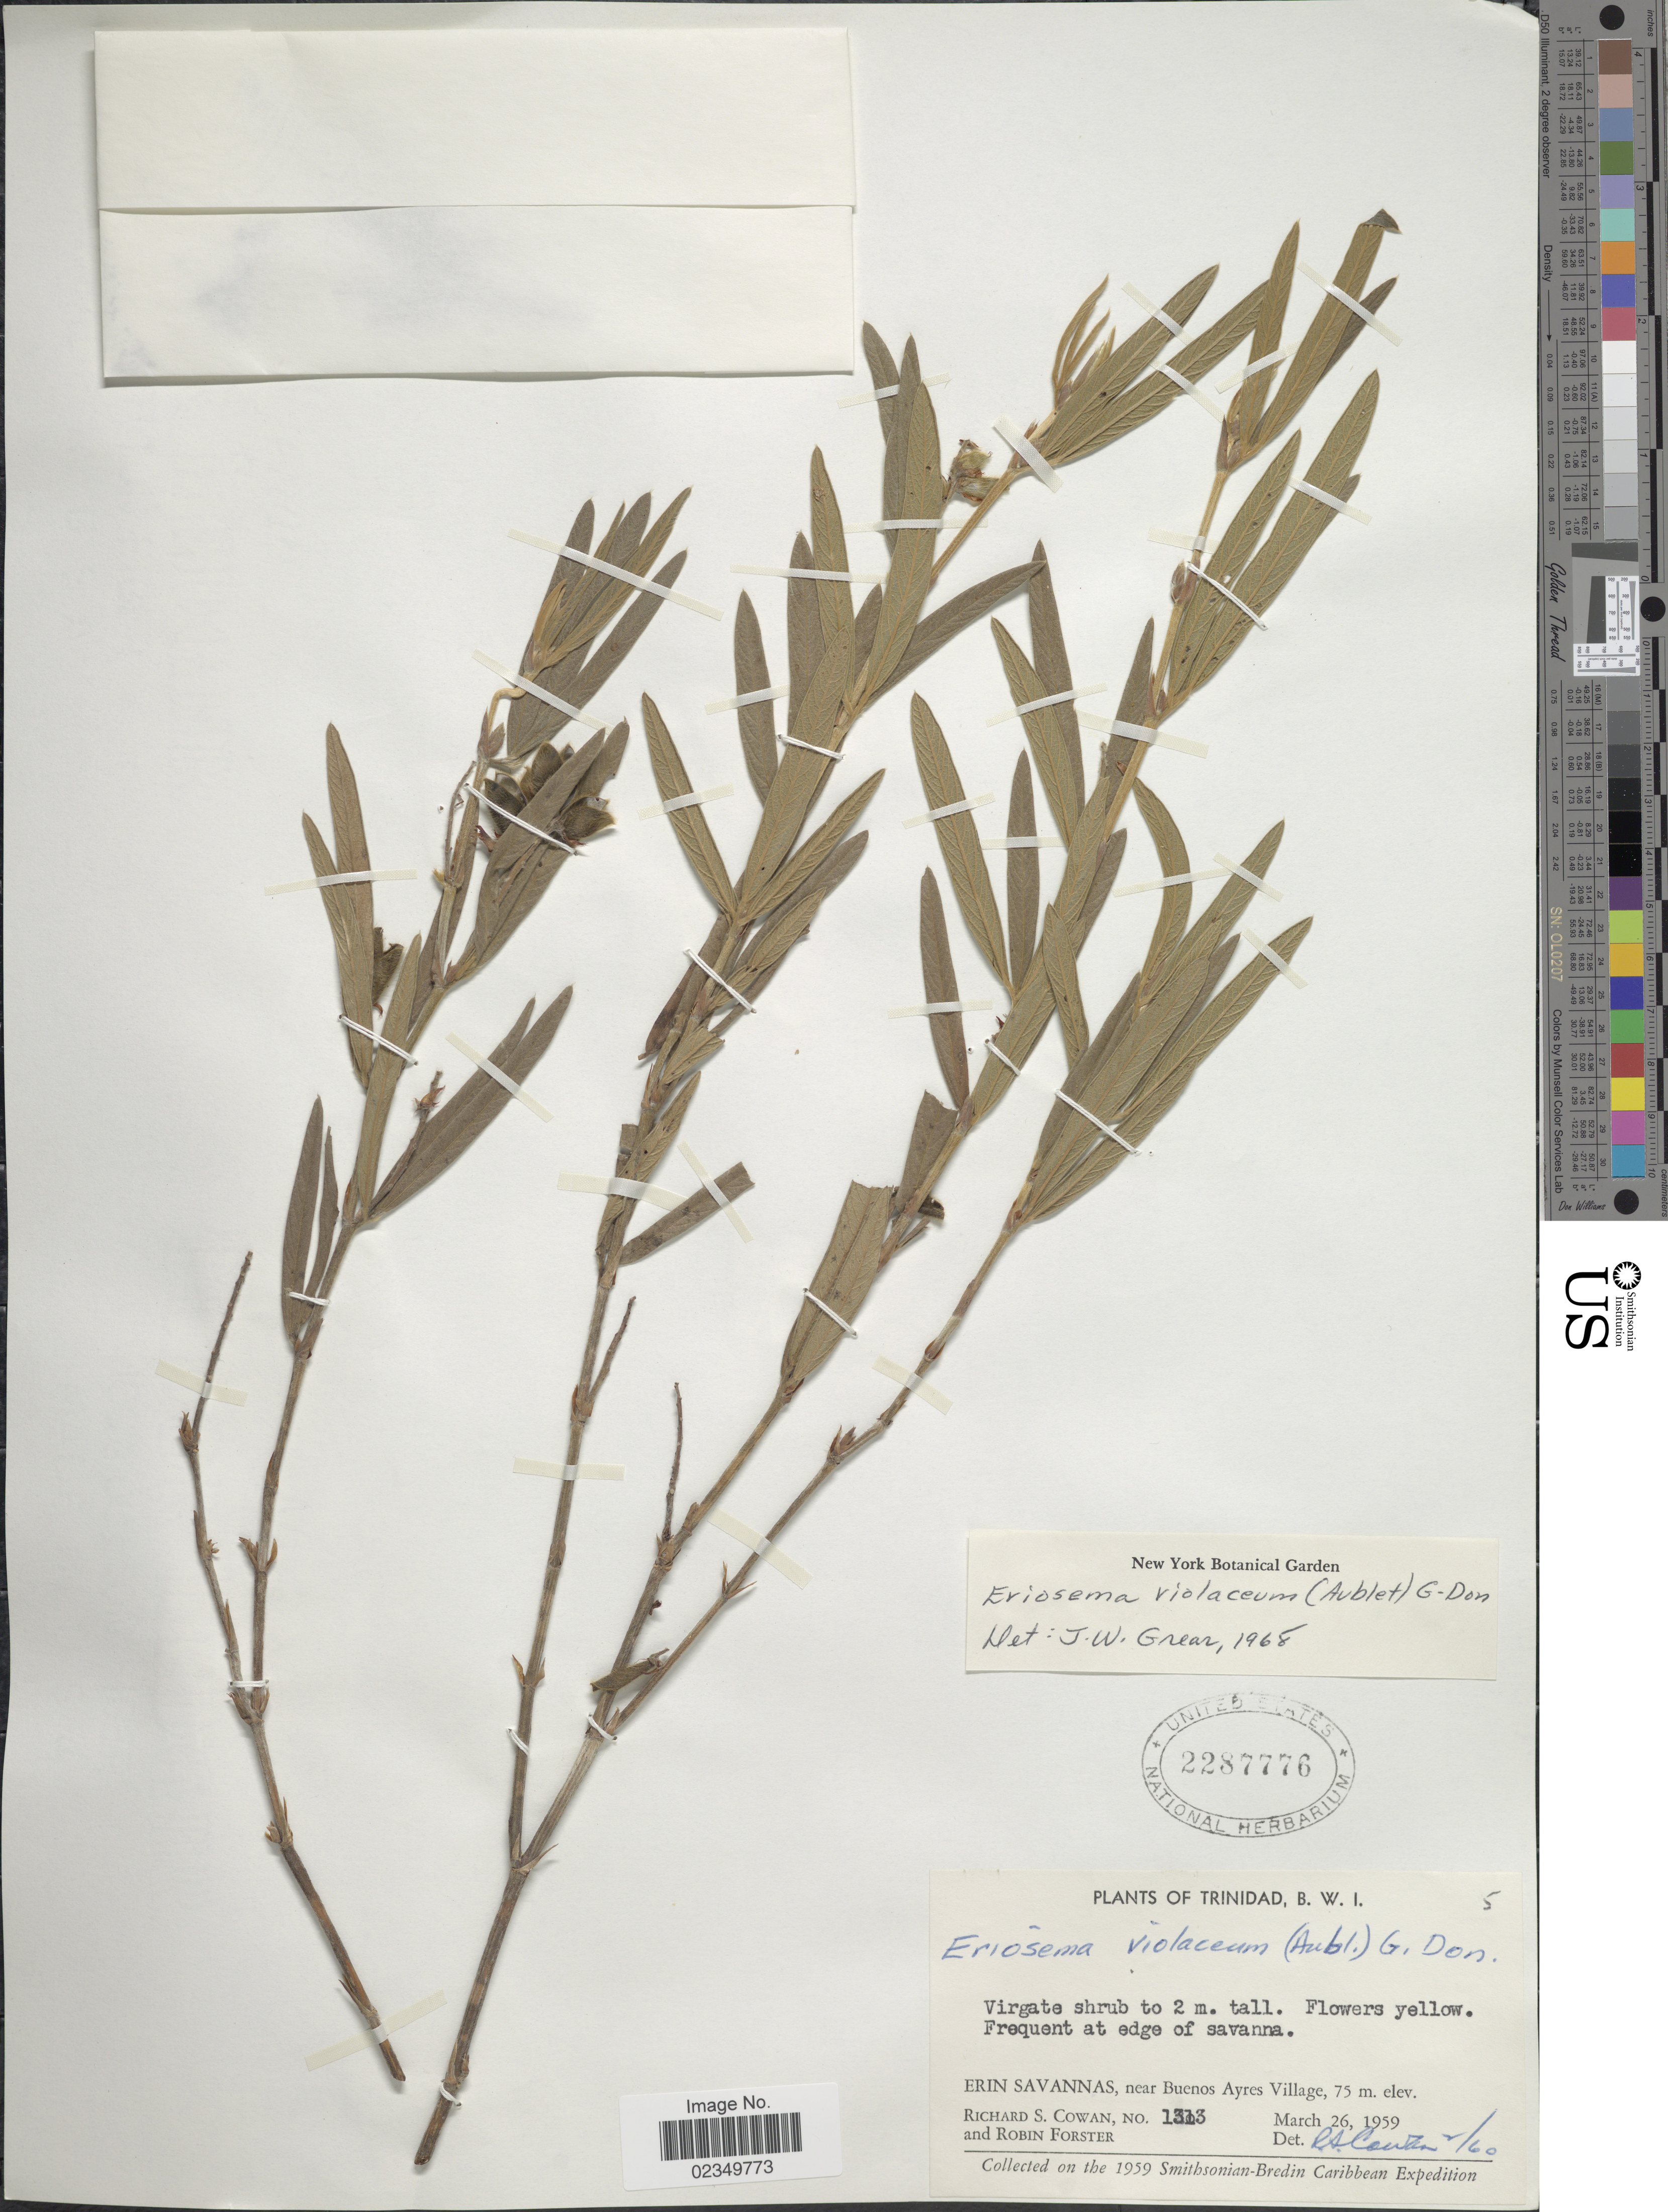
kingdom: Plantae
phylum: Tracheophyta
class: Magnoliopsida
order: Fabales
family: Fabaceae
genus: Eriosema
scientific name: Eriosema violaceum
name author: (Aubl.) G. Don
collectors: R. S. Cowan & R. Forster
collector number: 1313*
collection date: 1959-03-26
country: Trinidad and Tobago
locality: Trinidad, B.W.I., Erin Savannas, near Buenos Ayres Village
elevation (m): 75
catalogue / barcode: US 2287776